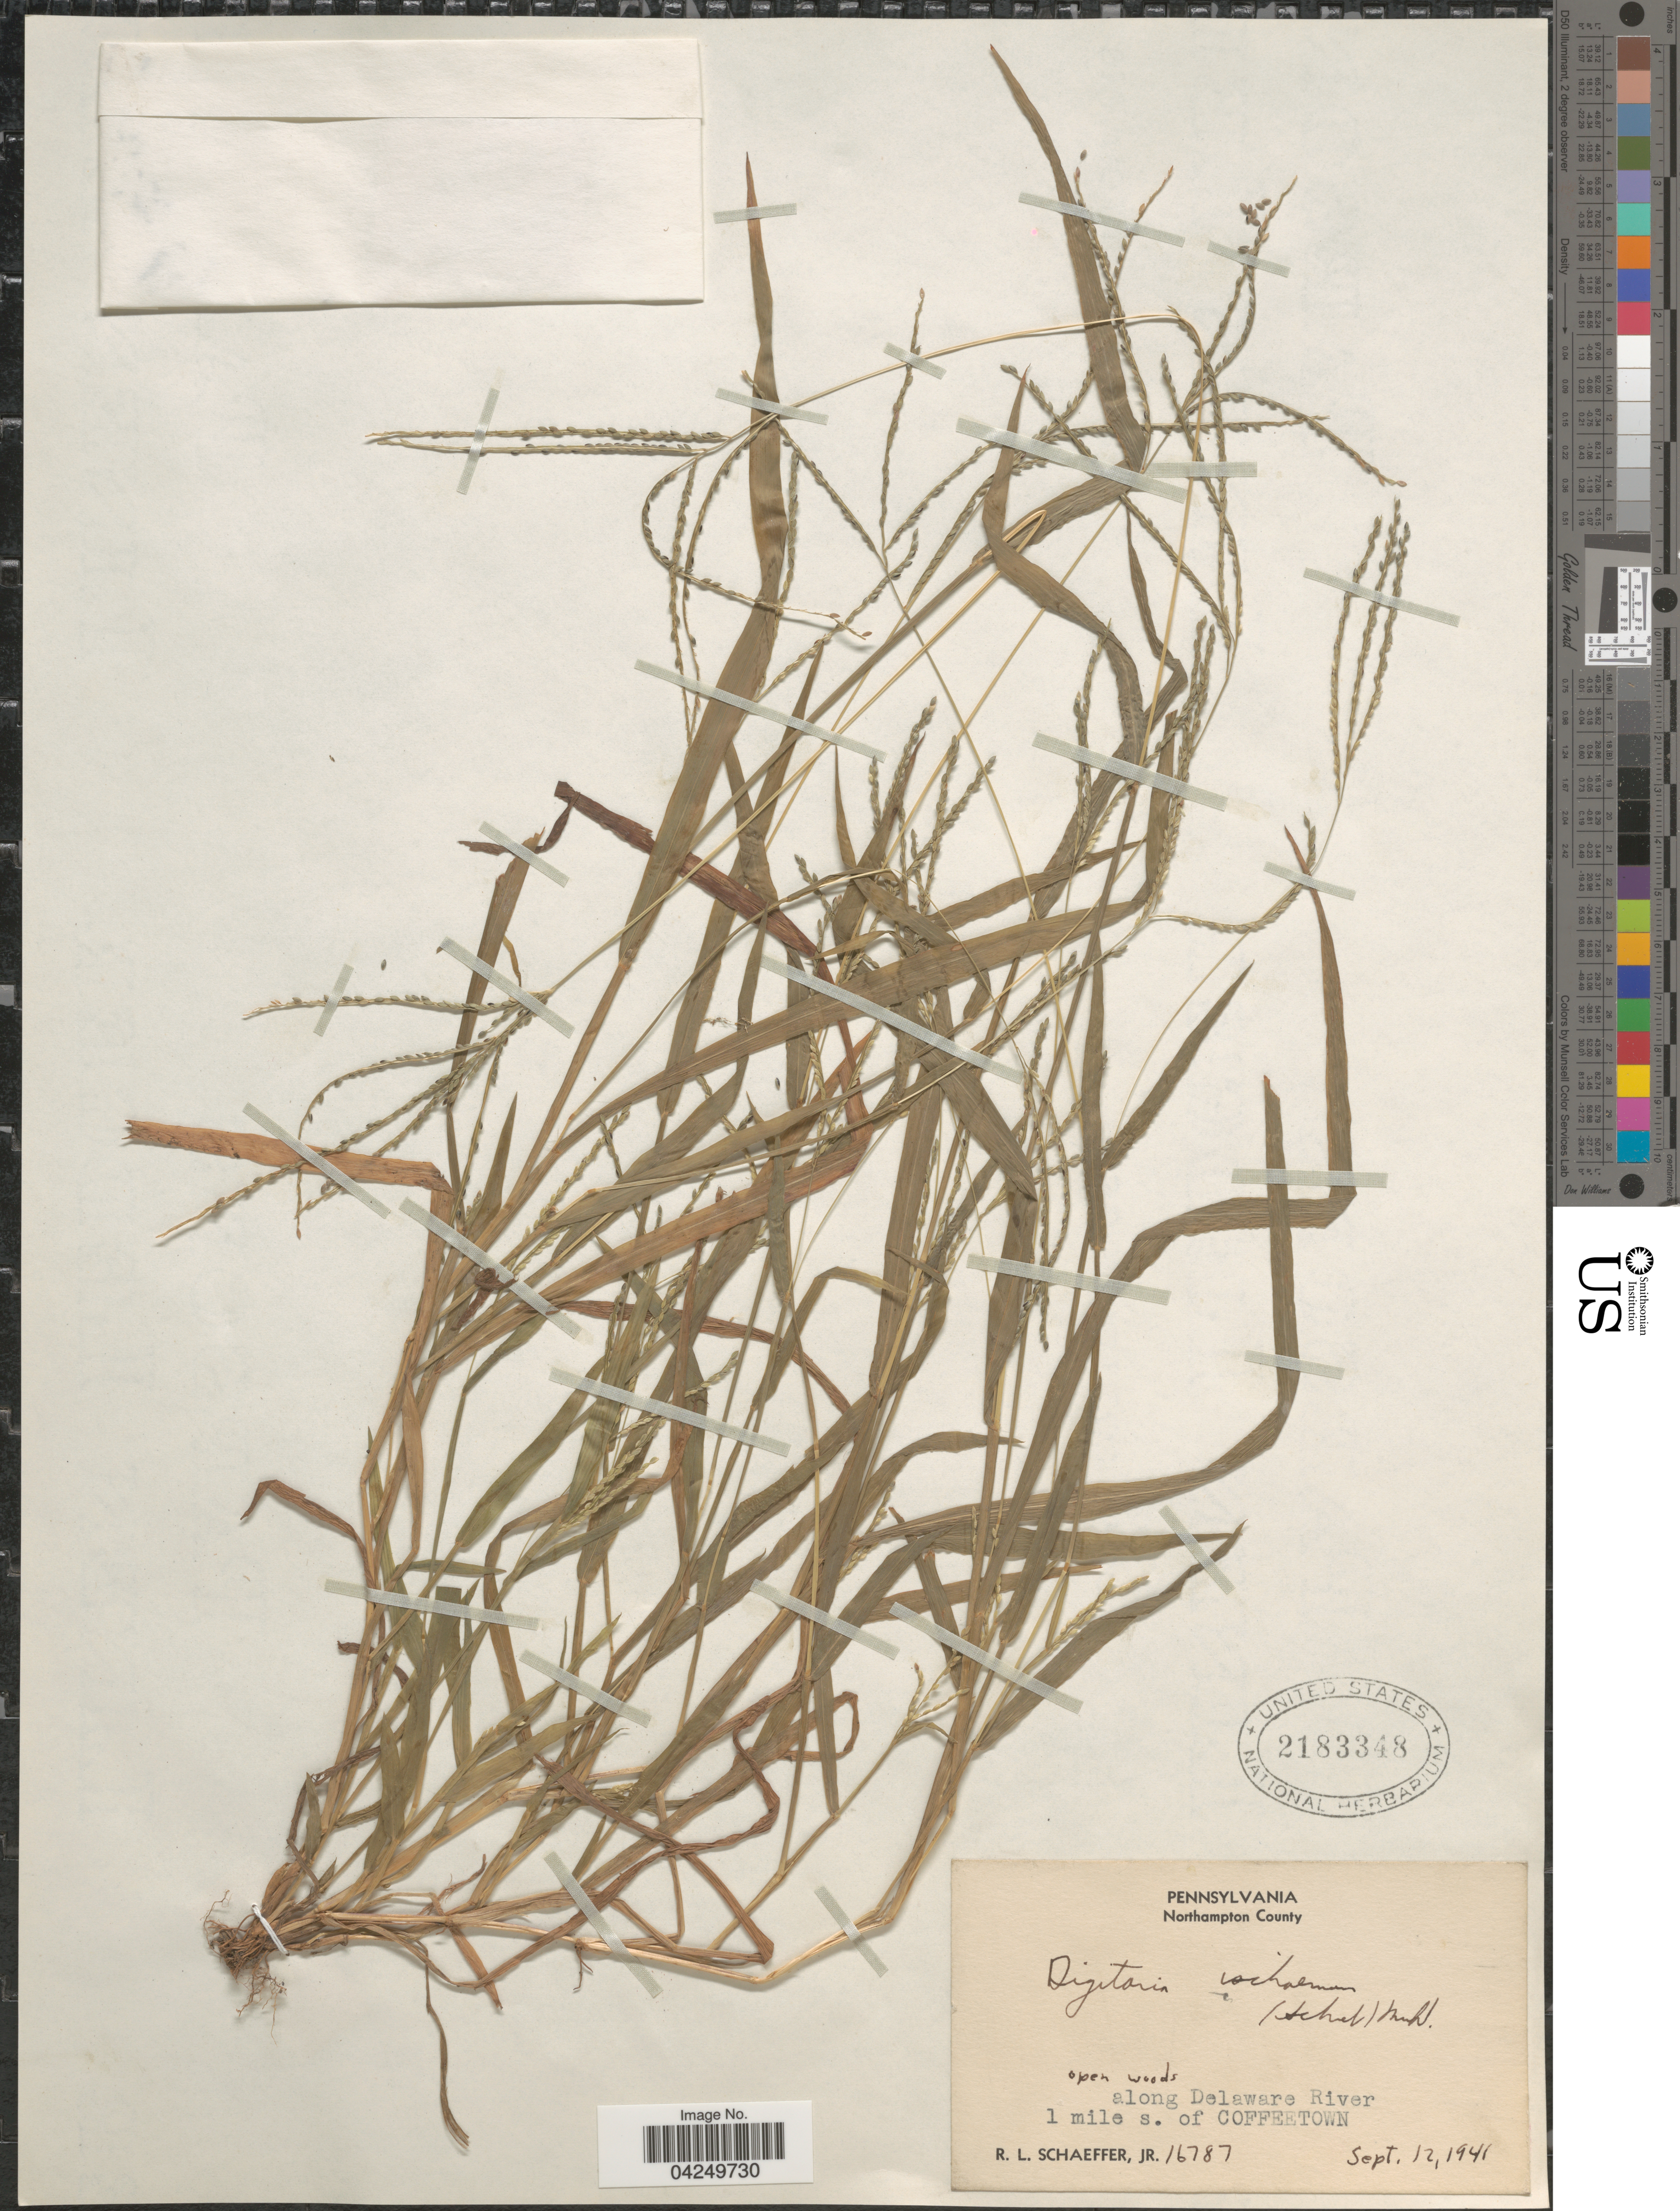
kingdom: Plantae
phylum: Tracheophyta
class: Liliopsida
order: Poales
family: Poaceae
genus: Digitaria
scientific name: Digitaria ischaemum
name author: (Schreber) Schreber ex Muhl.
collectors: R. L. Schaeffer Jr.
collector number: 16787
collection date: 1941-09-12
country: United States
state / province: Pennsylvania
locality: Northampton County.Open woods along Delaware River. 1 mile s. of Coffeetown.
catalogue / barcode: US 2183348